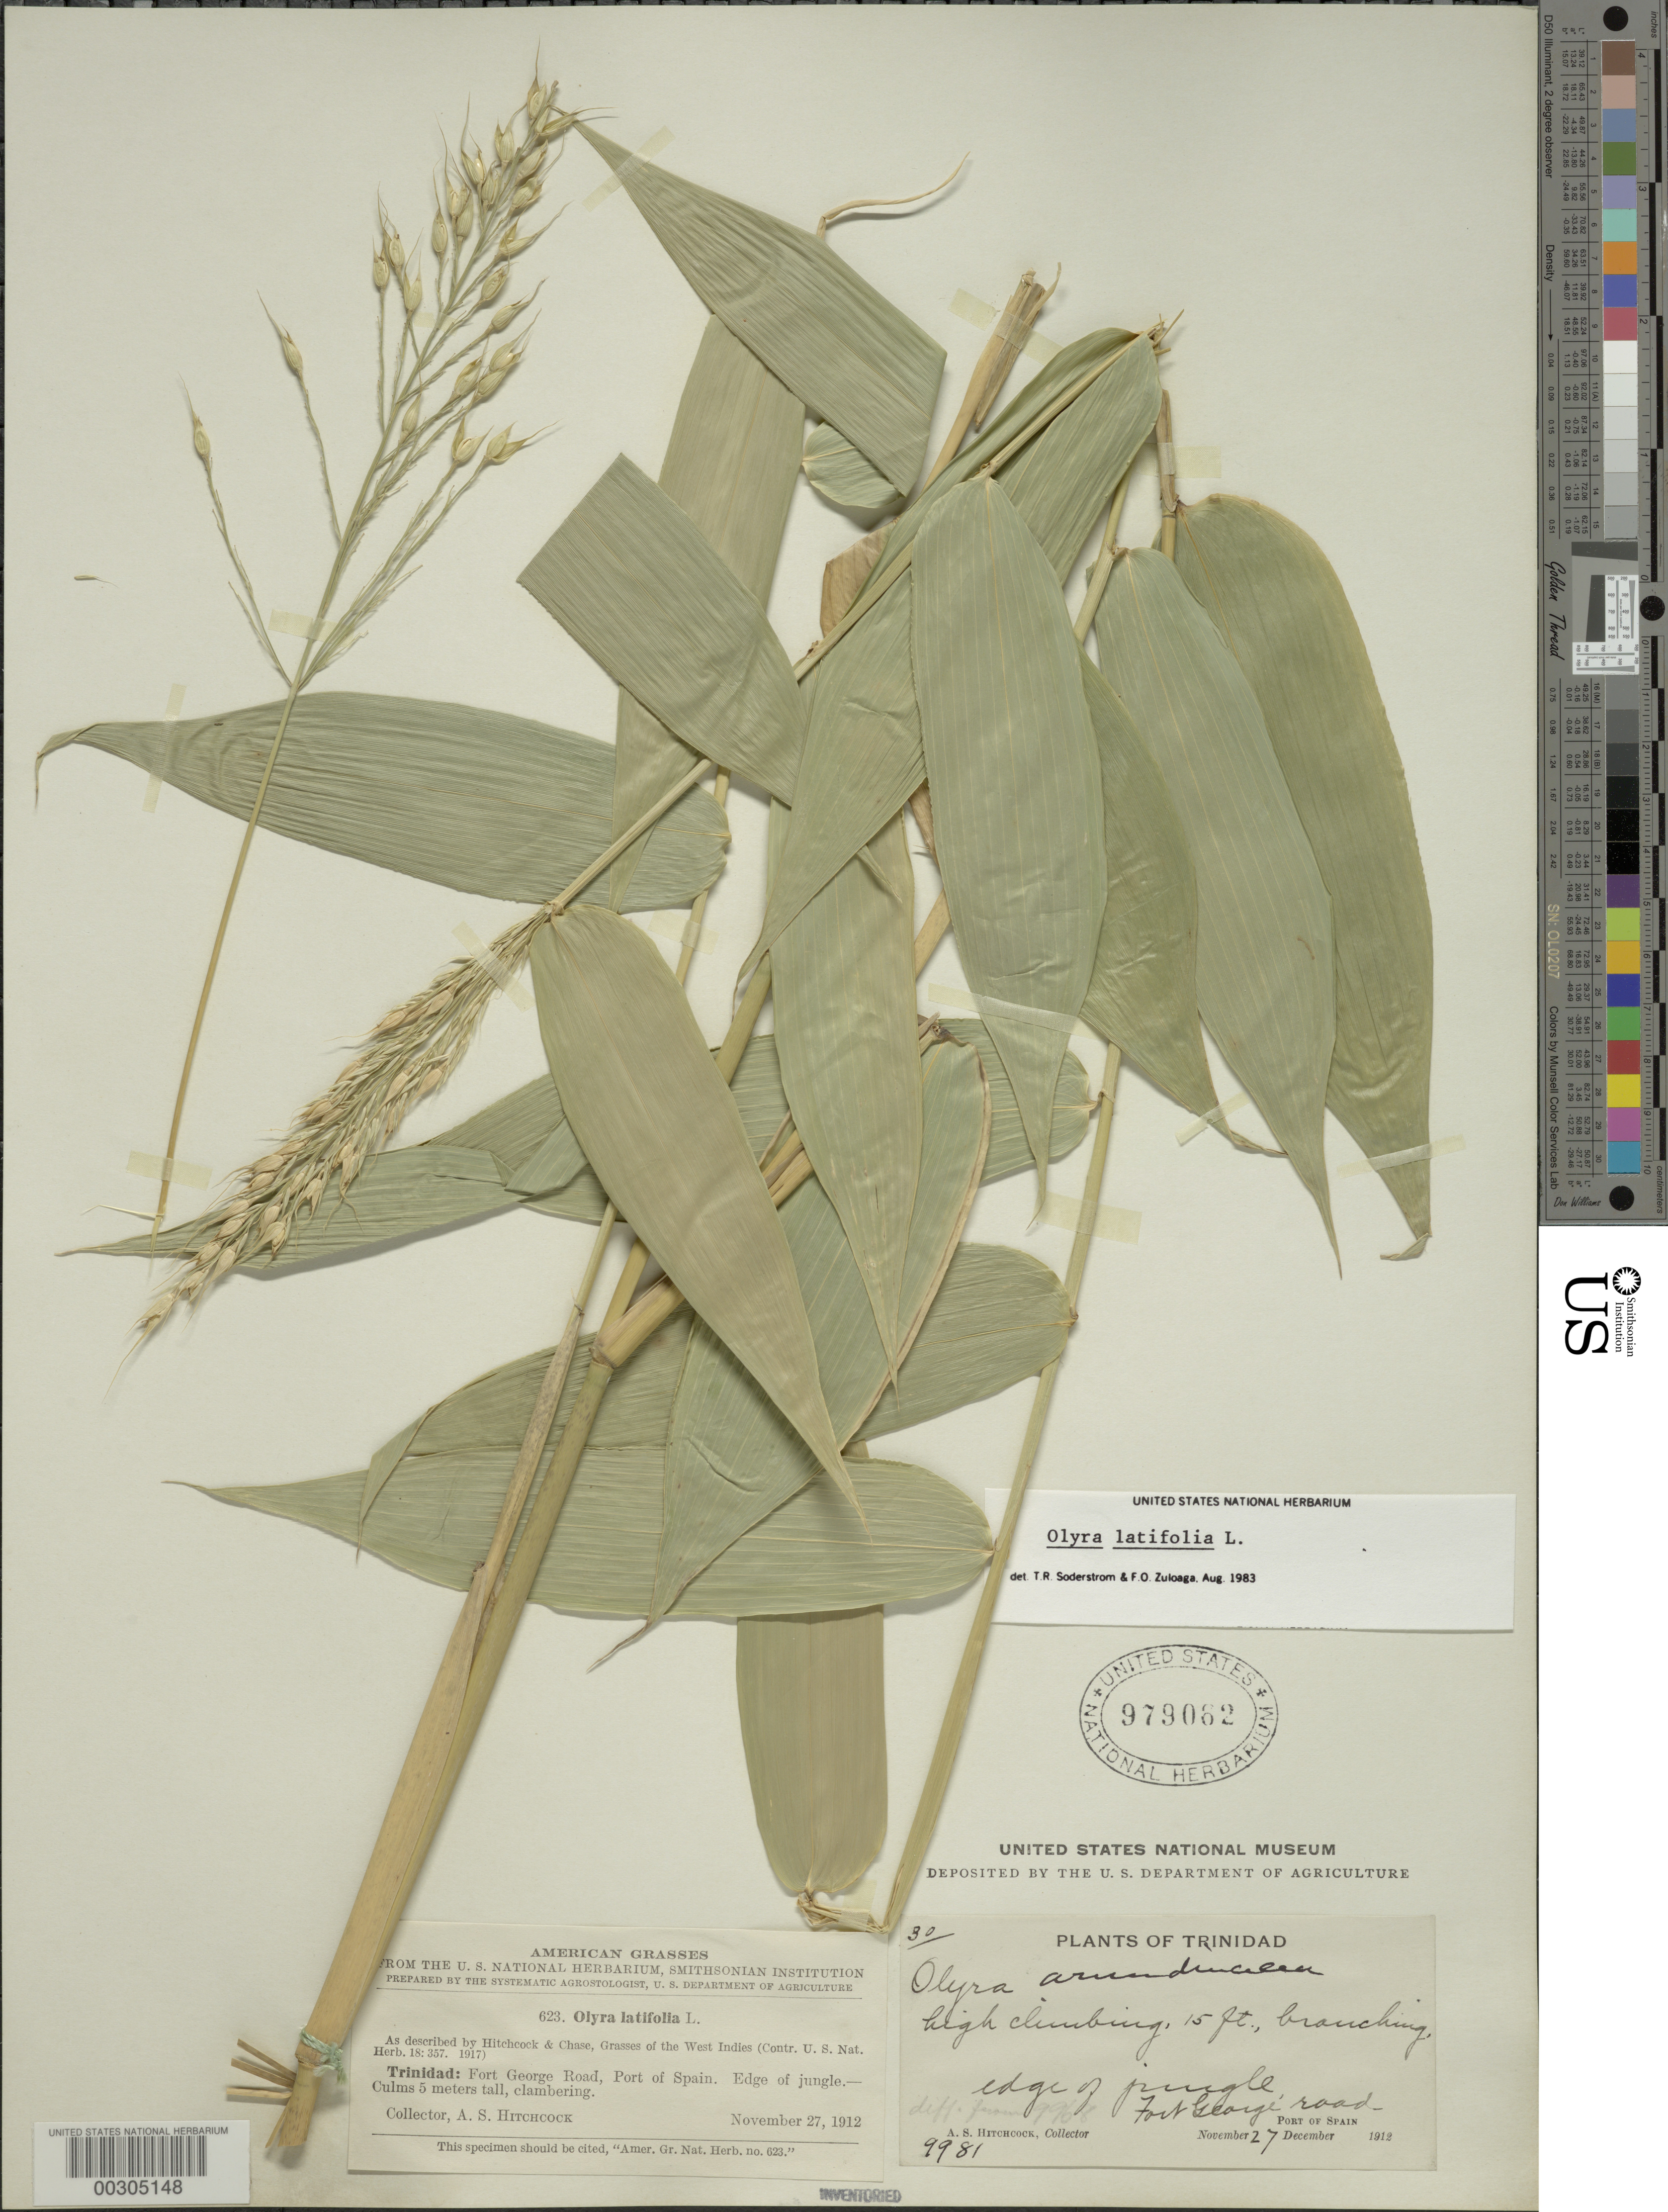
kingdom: Plantae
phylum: Tracheophyta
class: Liliopsida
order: Poales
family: Poaceae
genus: Olyra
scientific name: Olyra latifolia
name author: L.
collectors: A. S. Hitchcock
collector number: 9981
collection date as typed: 27 Nov 1912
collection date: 1912-11-27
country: Trinidad and Tobago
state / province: Port of Spain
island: Trinidad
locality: Fort George Road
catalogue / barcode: US 979062